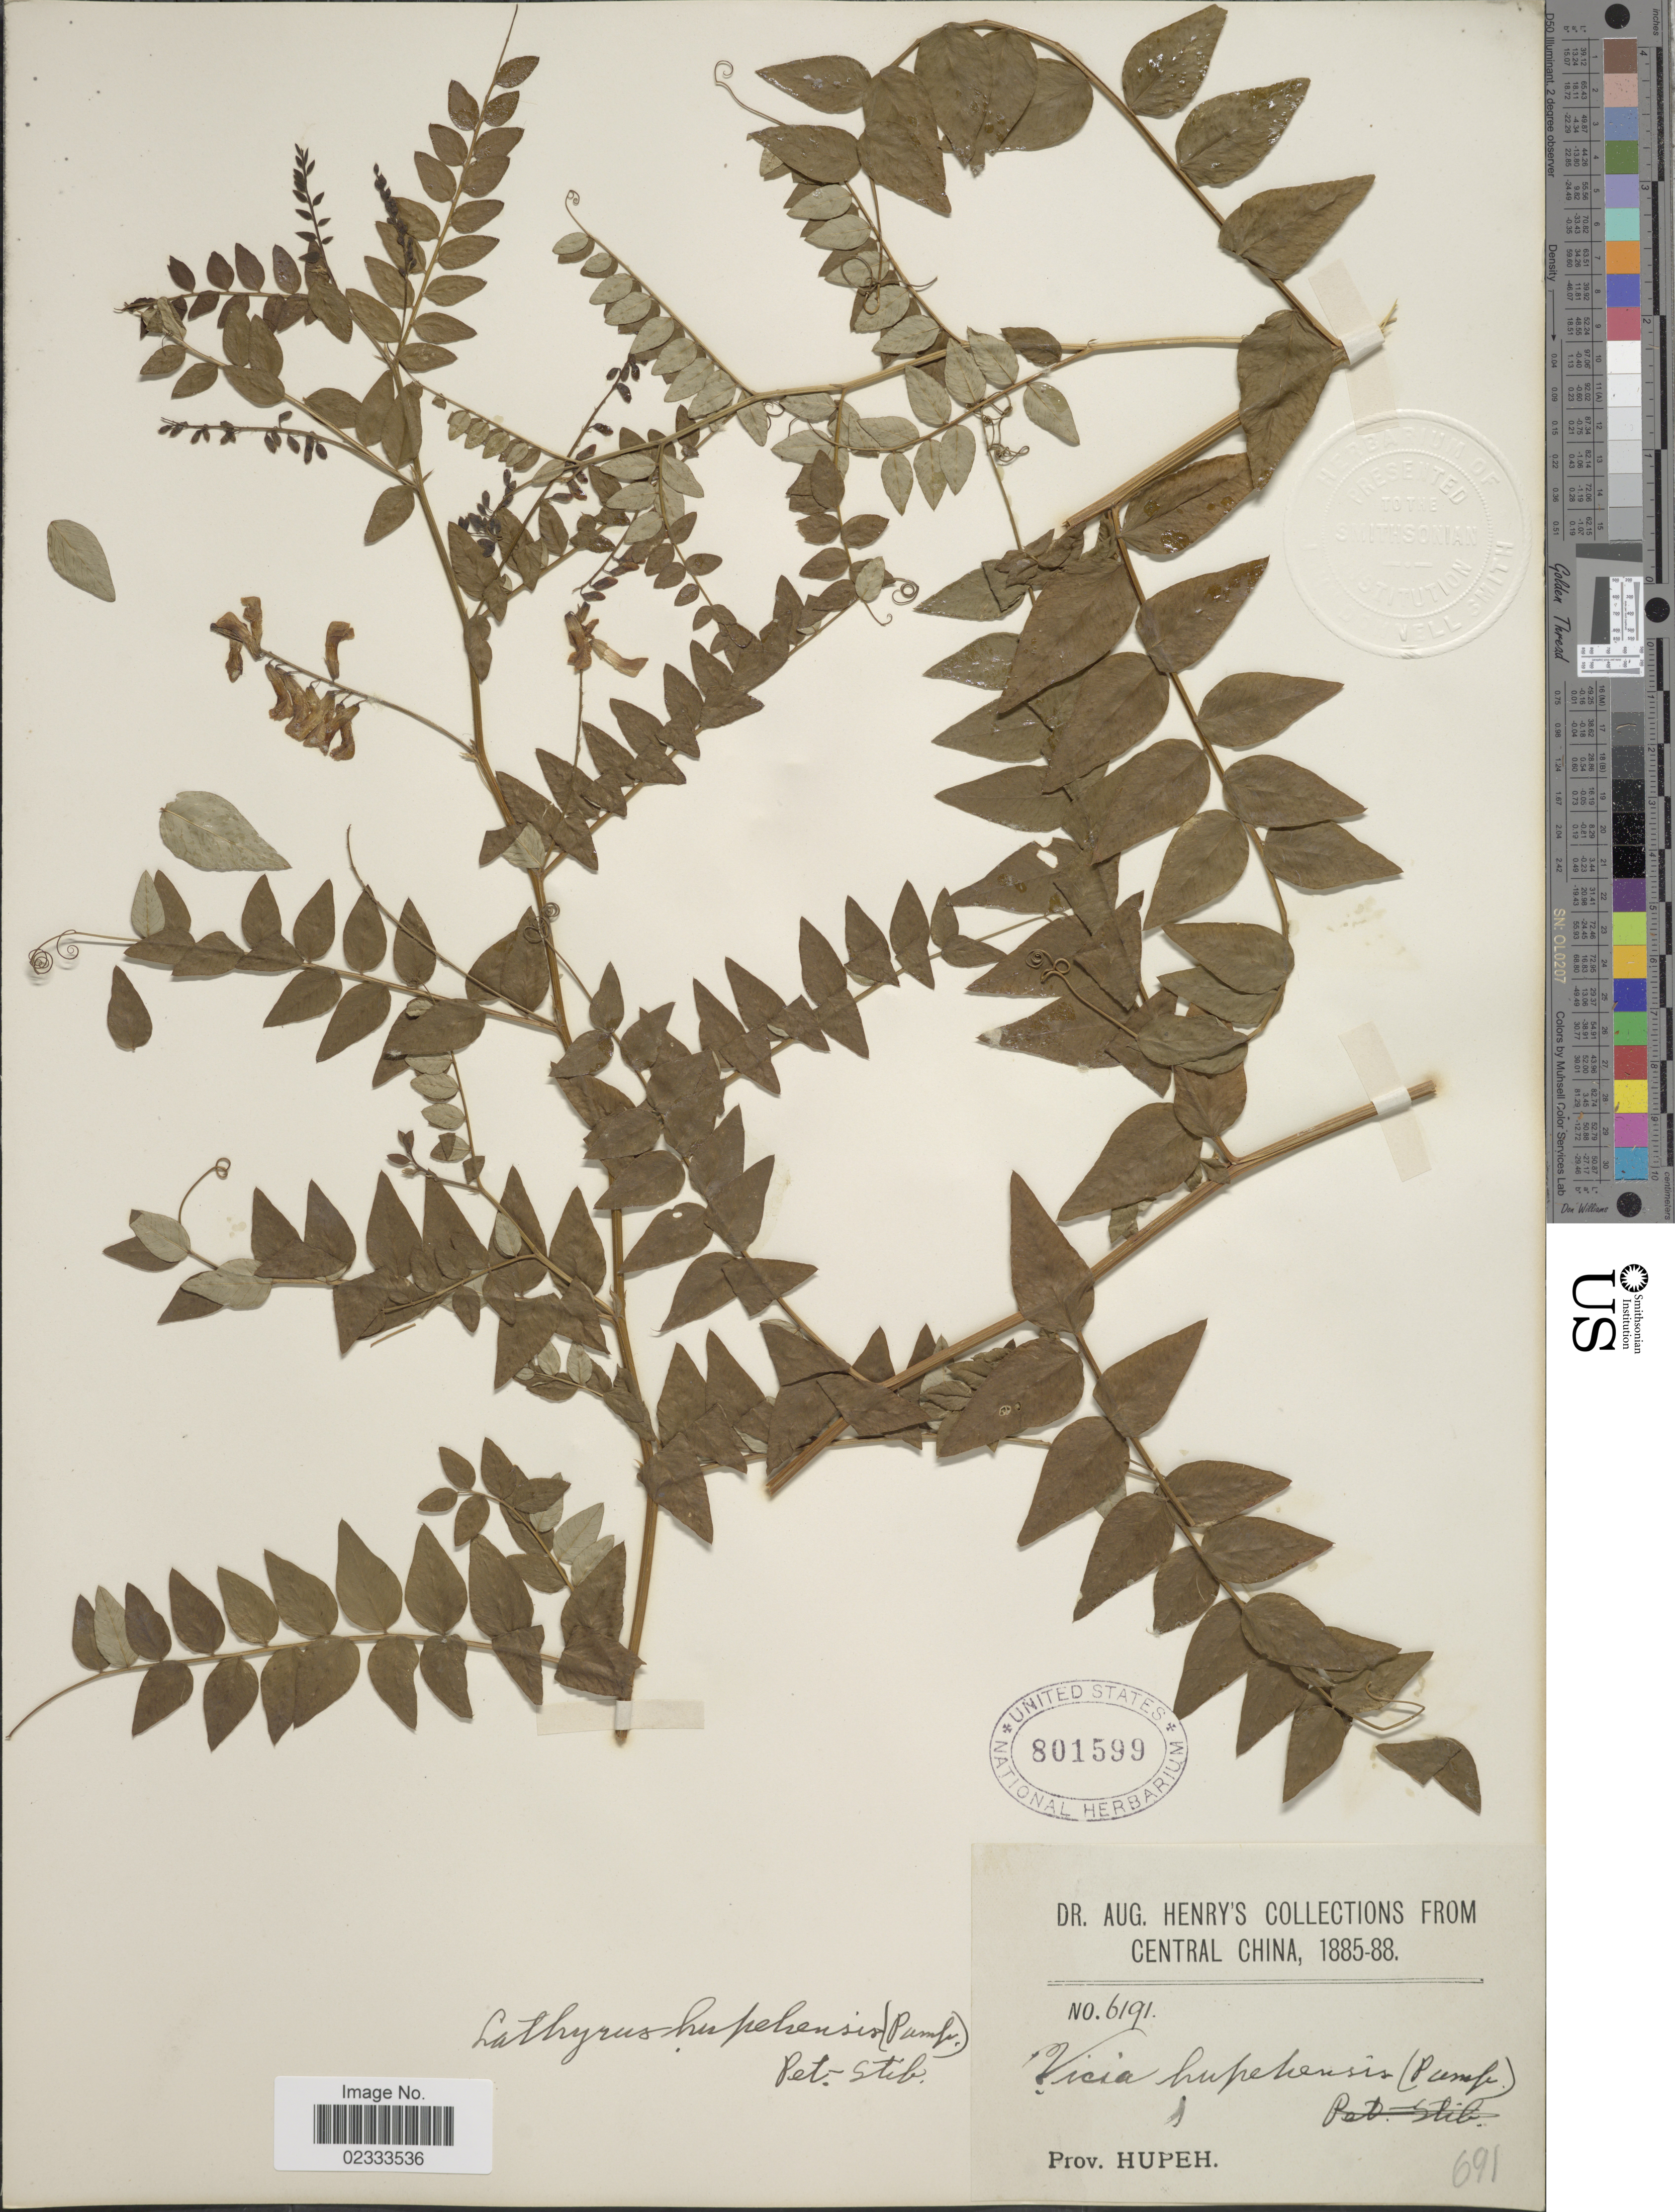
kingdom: Plantae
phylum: Tracheophyta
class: Magnoliopsida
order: Fabales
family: Fabaceae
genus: Lathyrus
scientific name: Lathyrus hupehensis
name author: (Pamp.) E. Peter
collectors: A. Henry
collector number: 6191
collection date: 1885/1888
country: China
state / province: Hubei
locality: Central China, Prov. Hupeh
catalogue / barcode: US 801599